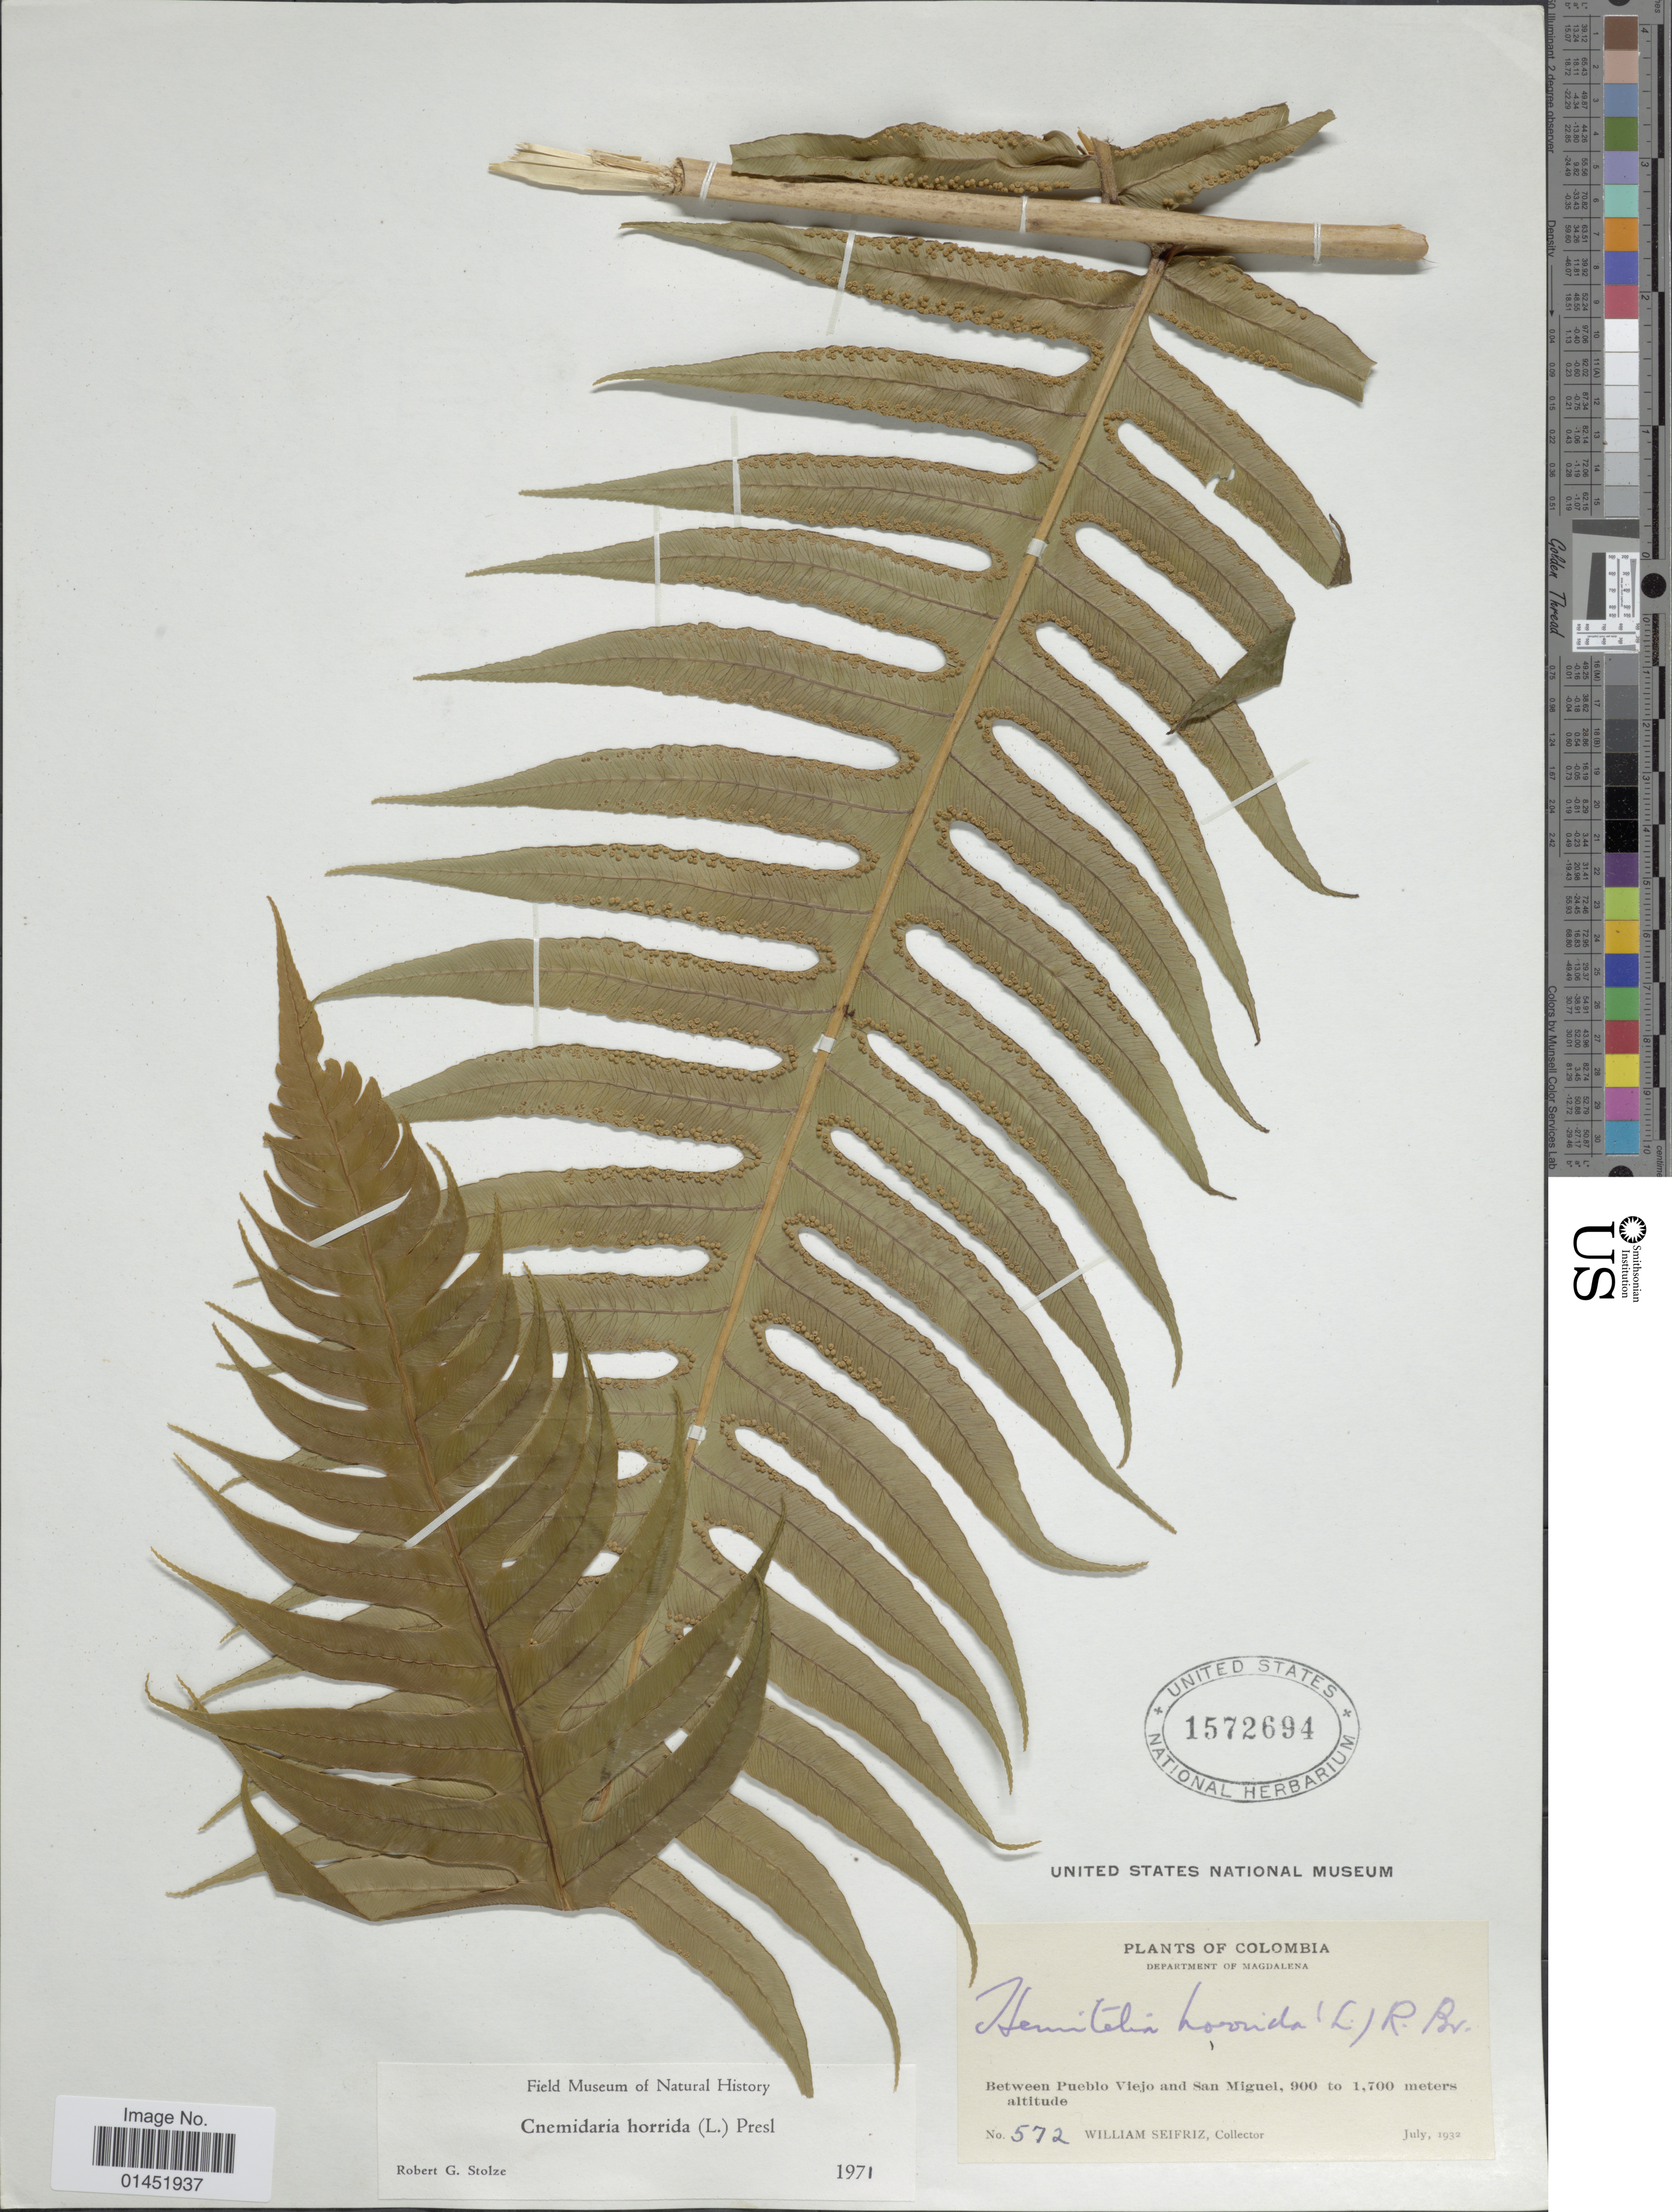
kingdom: Plantae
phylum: Tracheophyta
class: Polypodiopsida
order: Cyatheales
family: Cyatheaceae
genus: Cyathea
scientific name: Cyathea horrida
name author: (L.) Sm.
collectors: W. Seifriz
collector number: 572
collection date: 1932-07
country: Colombia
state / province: Magdalena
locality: Department of Magdalena, Between Pueblo Viejo and San Miguel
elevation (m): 900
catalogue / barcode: US 1572694